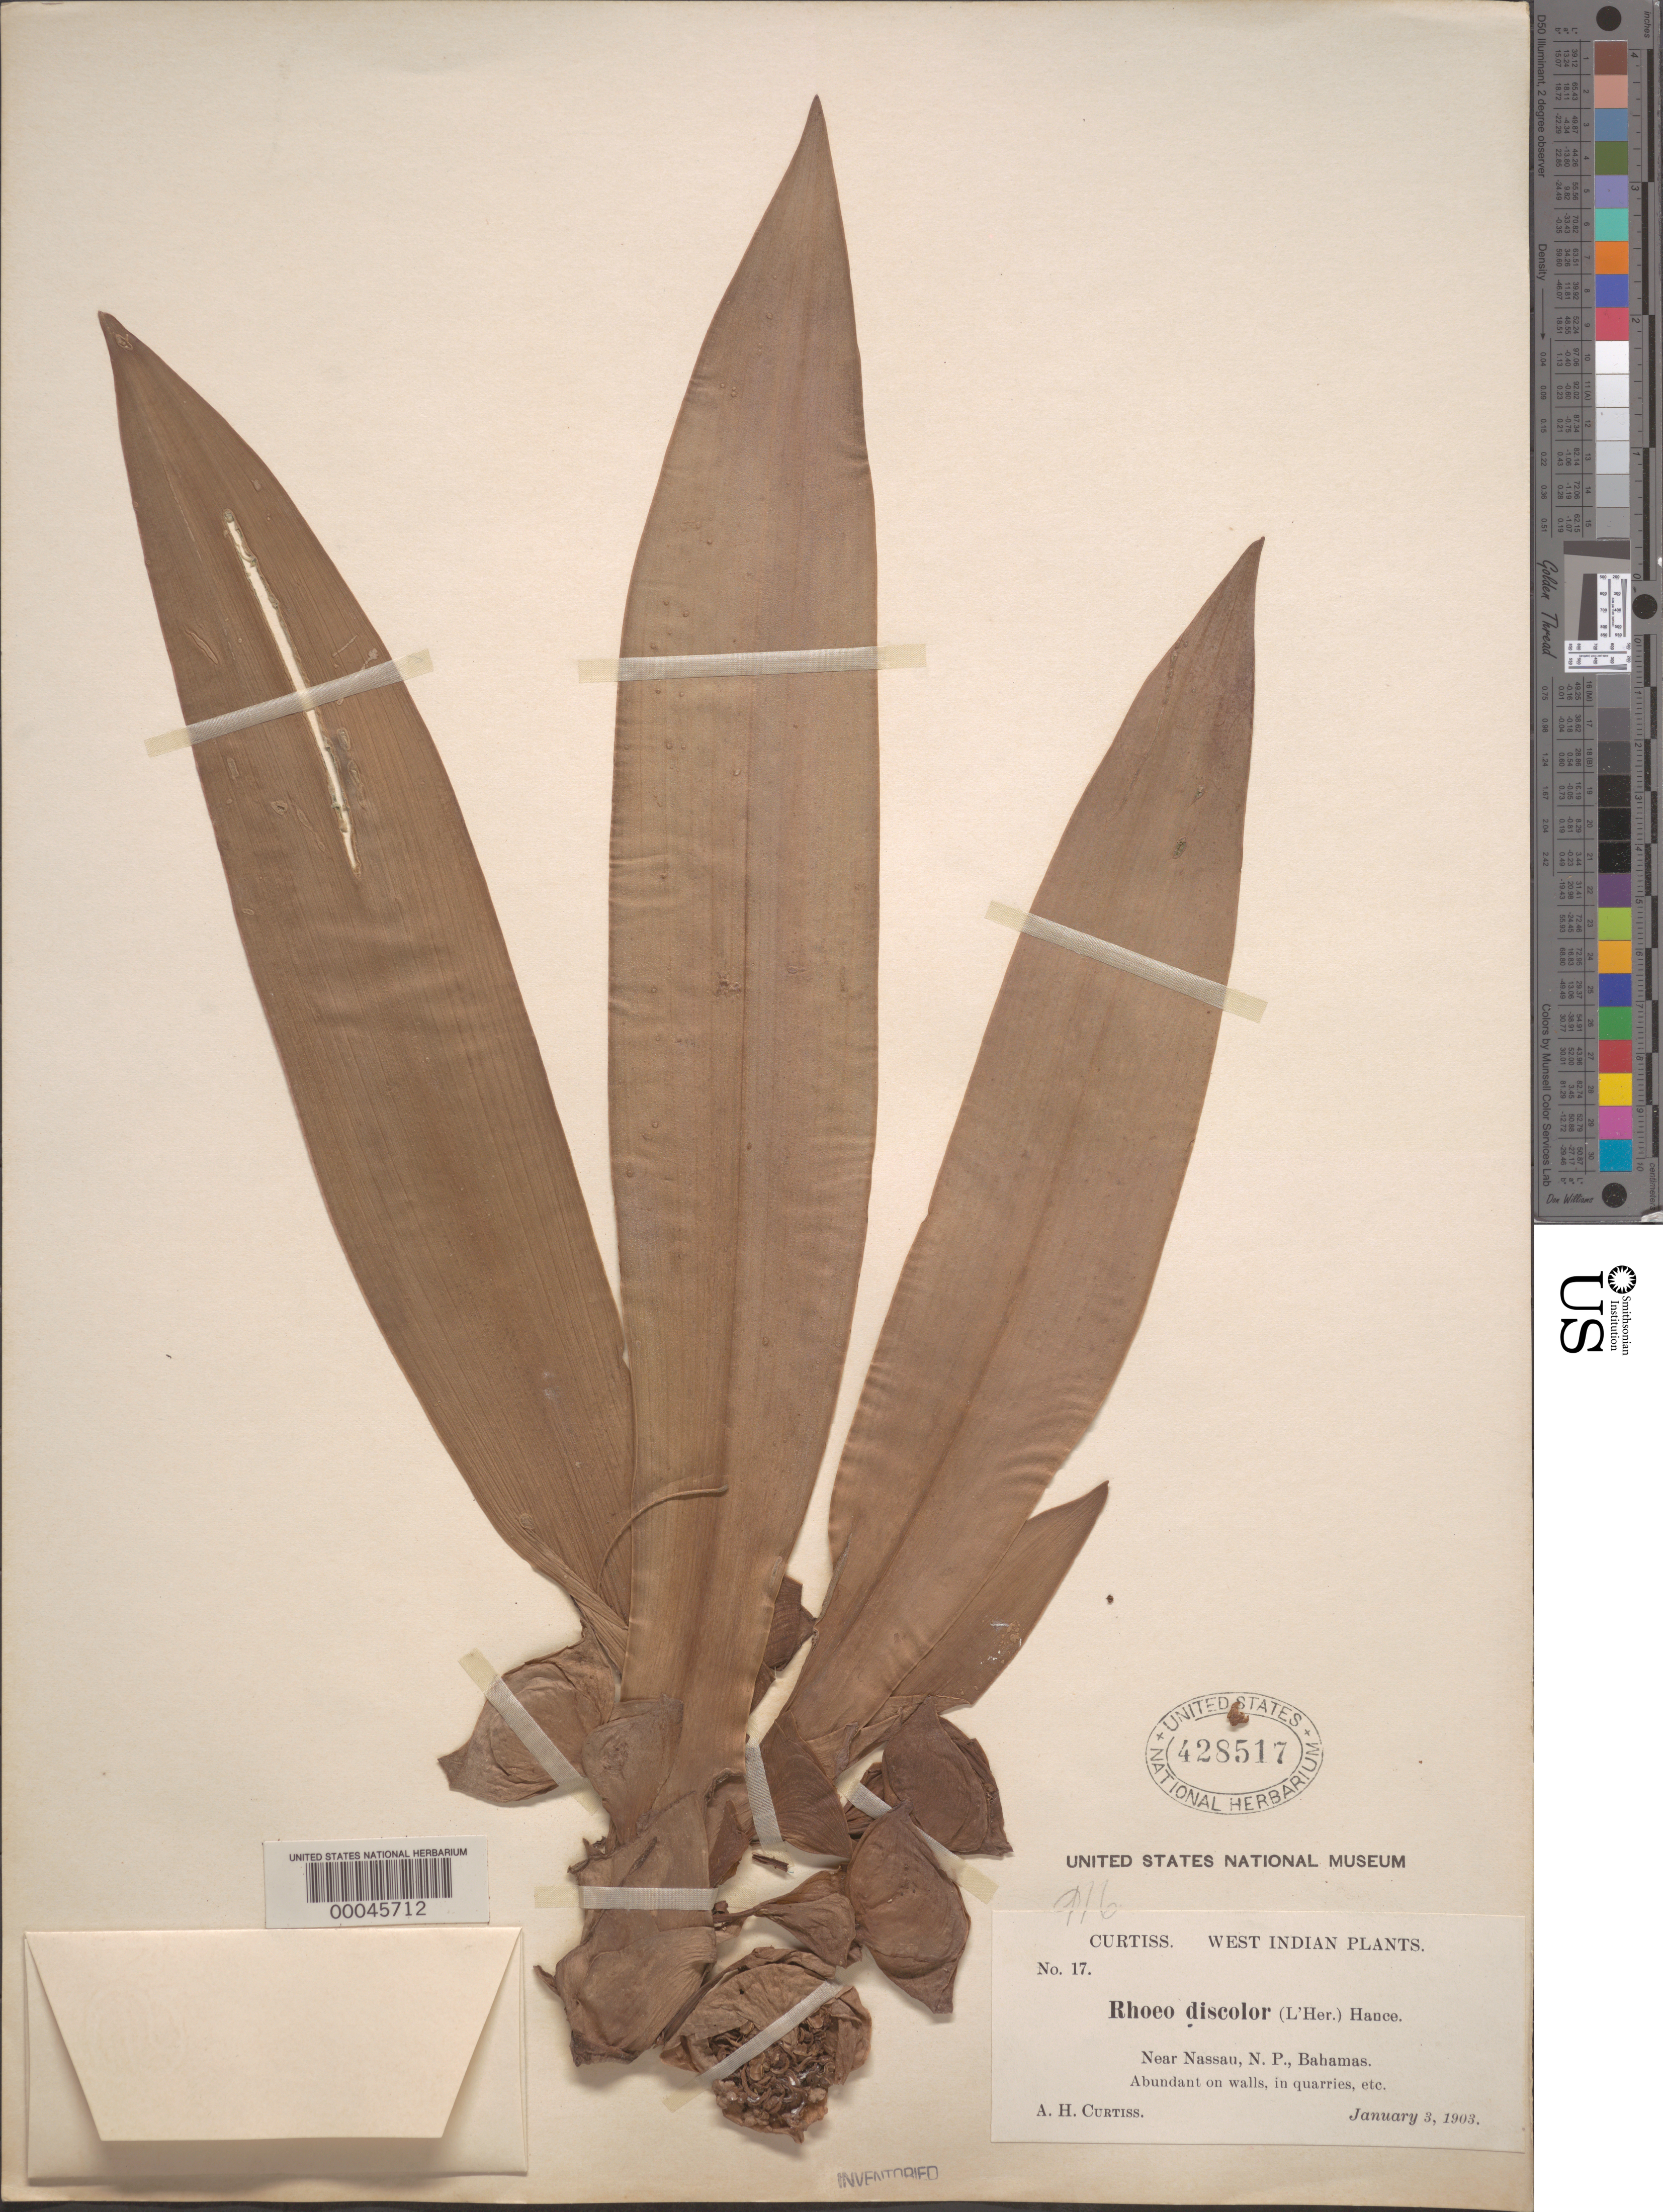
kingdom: Plantae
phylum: Tracheophyta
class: Liliopsida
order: Commelinales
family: Commelinaceae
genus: Tradescantia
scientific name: Tradescantia spathacea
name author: Sw.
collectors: A. H. Curtiss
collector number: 17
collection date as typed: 03 Jan 1903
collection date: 1903-01-03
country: Bahamas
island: New Providence Island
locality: Near nassau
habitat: Walls in quarry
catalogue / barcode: US 428517